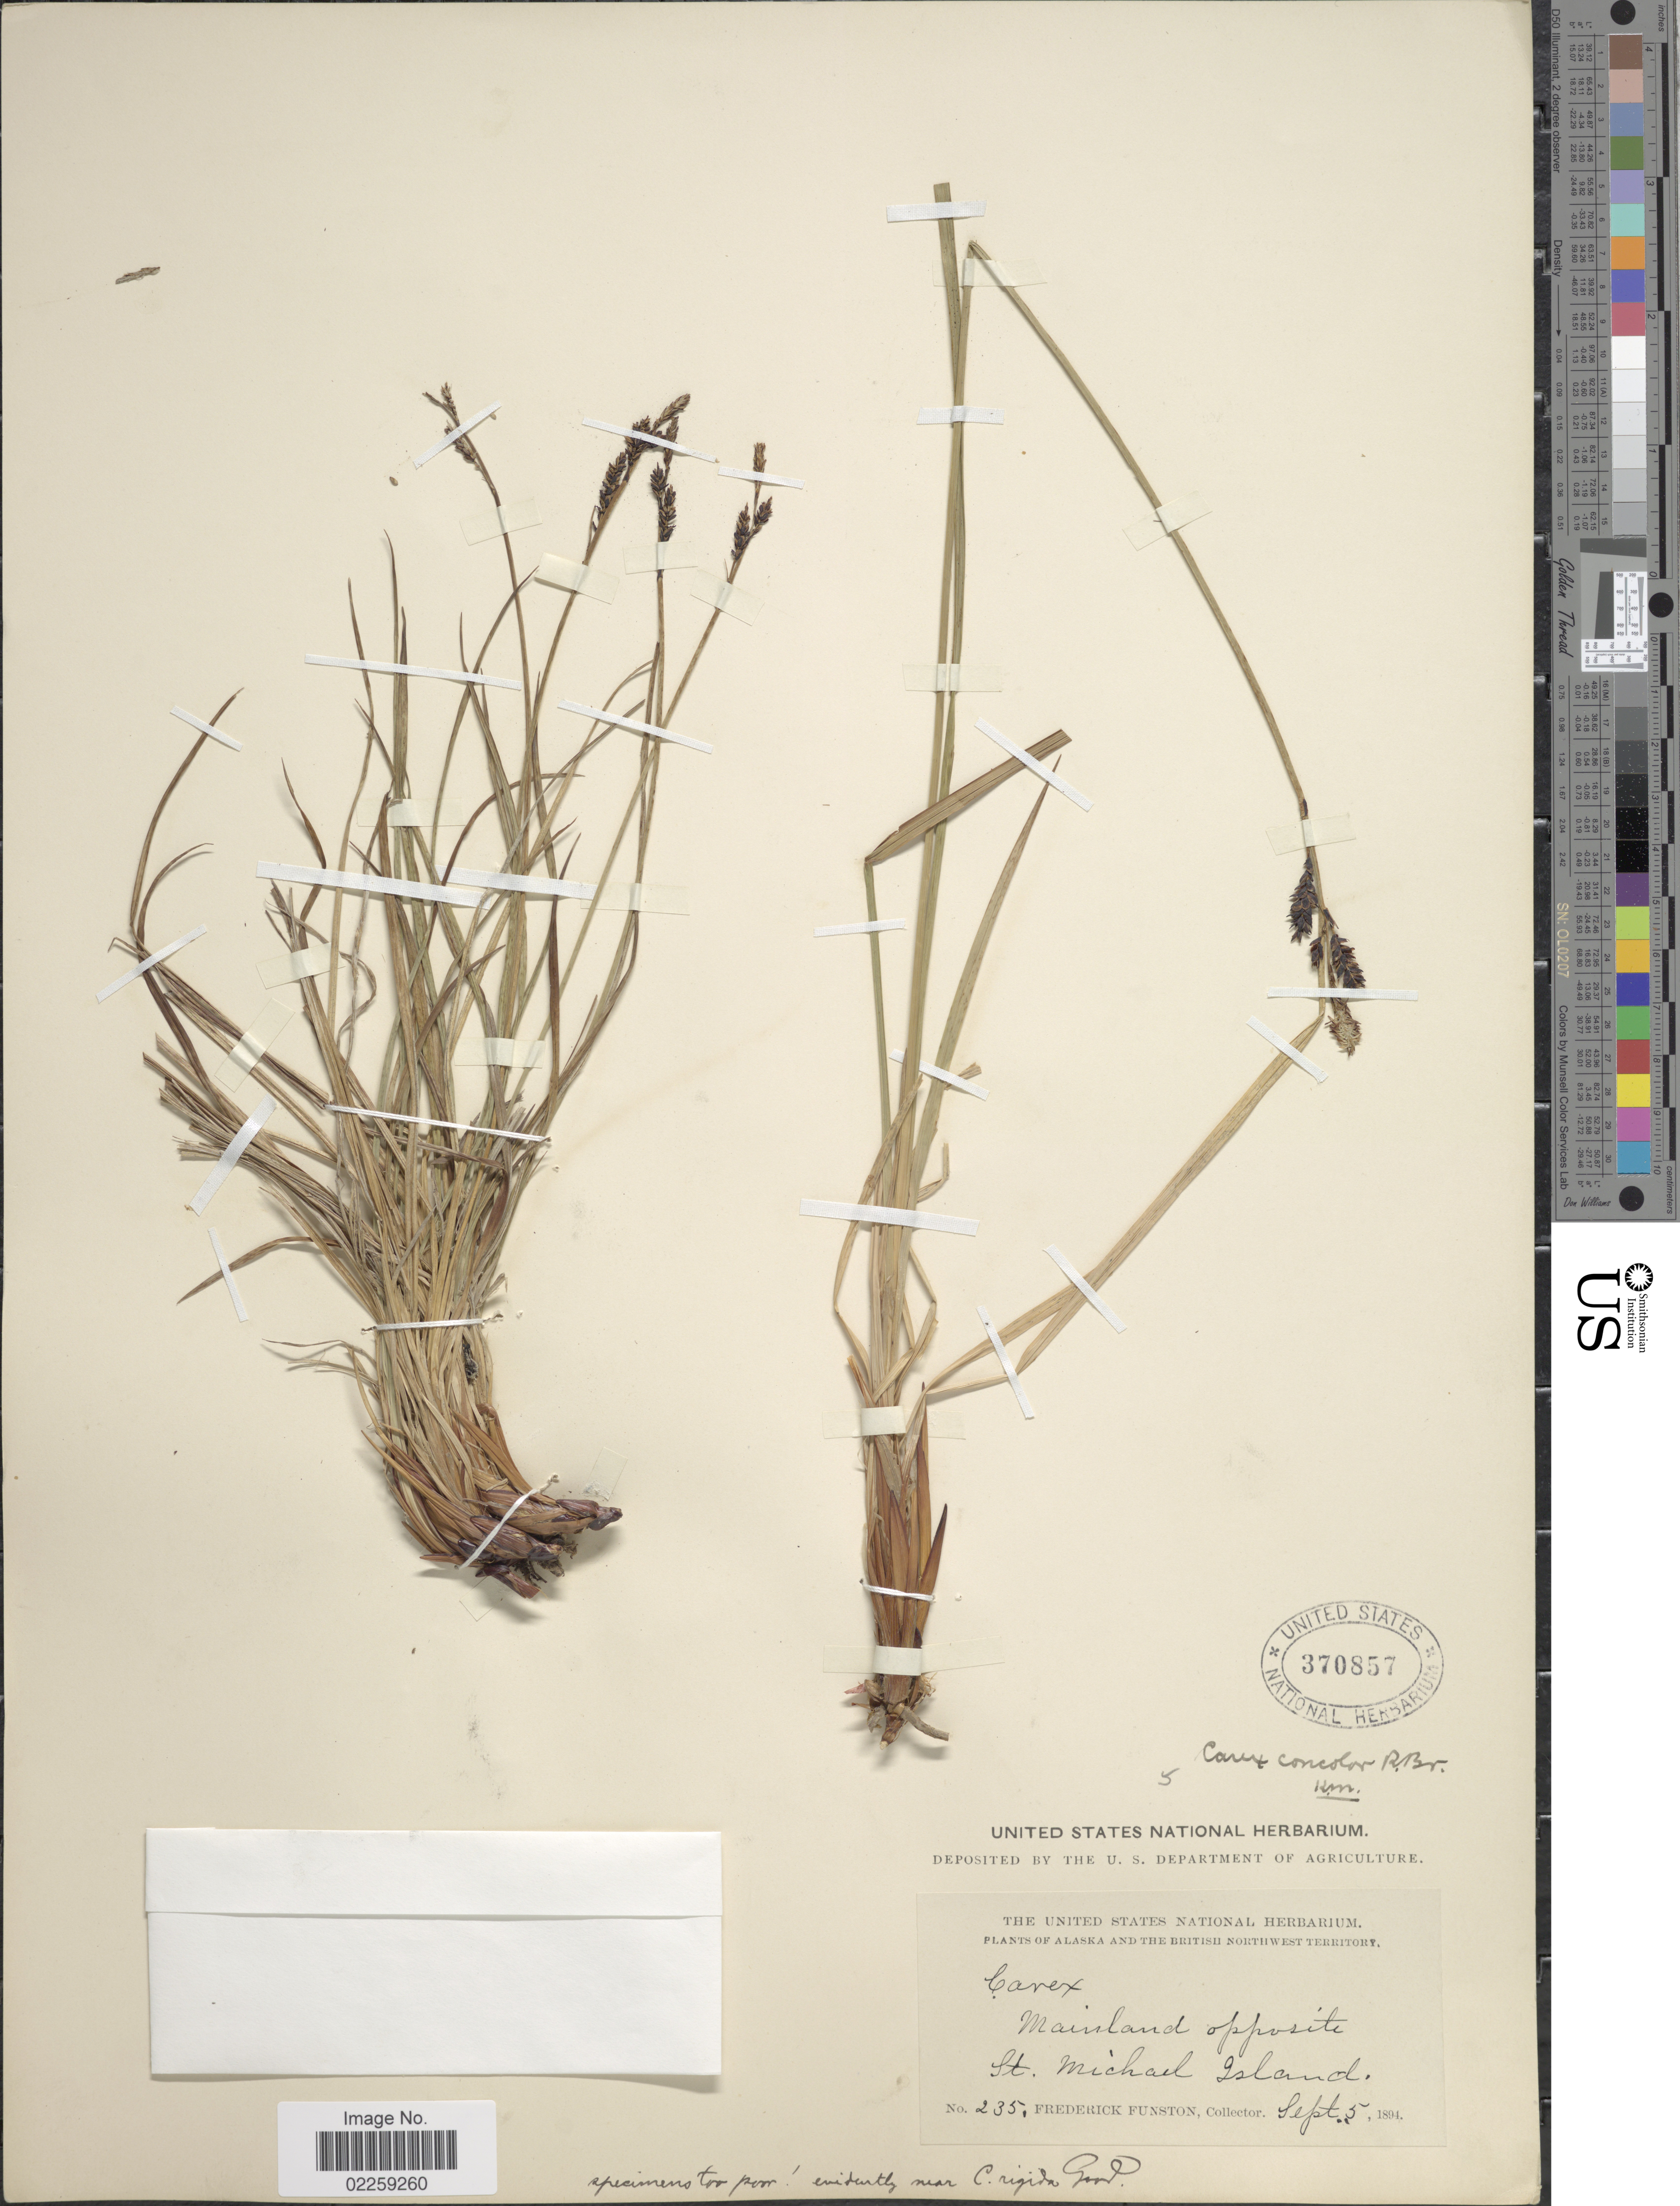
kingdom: Plantae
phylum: Tracheophyta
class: Liliopsida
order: Poales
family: Cyperaceae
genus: Carex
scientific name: Carex bigelowii subsp. lugens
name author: (Holm) T.V. Egorova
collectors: F. Funston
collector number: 235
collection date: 1894-09-05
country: United States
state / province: Alaska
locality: British Northwest Territory, St. Michael Island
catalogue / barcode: US 370857